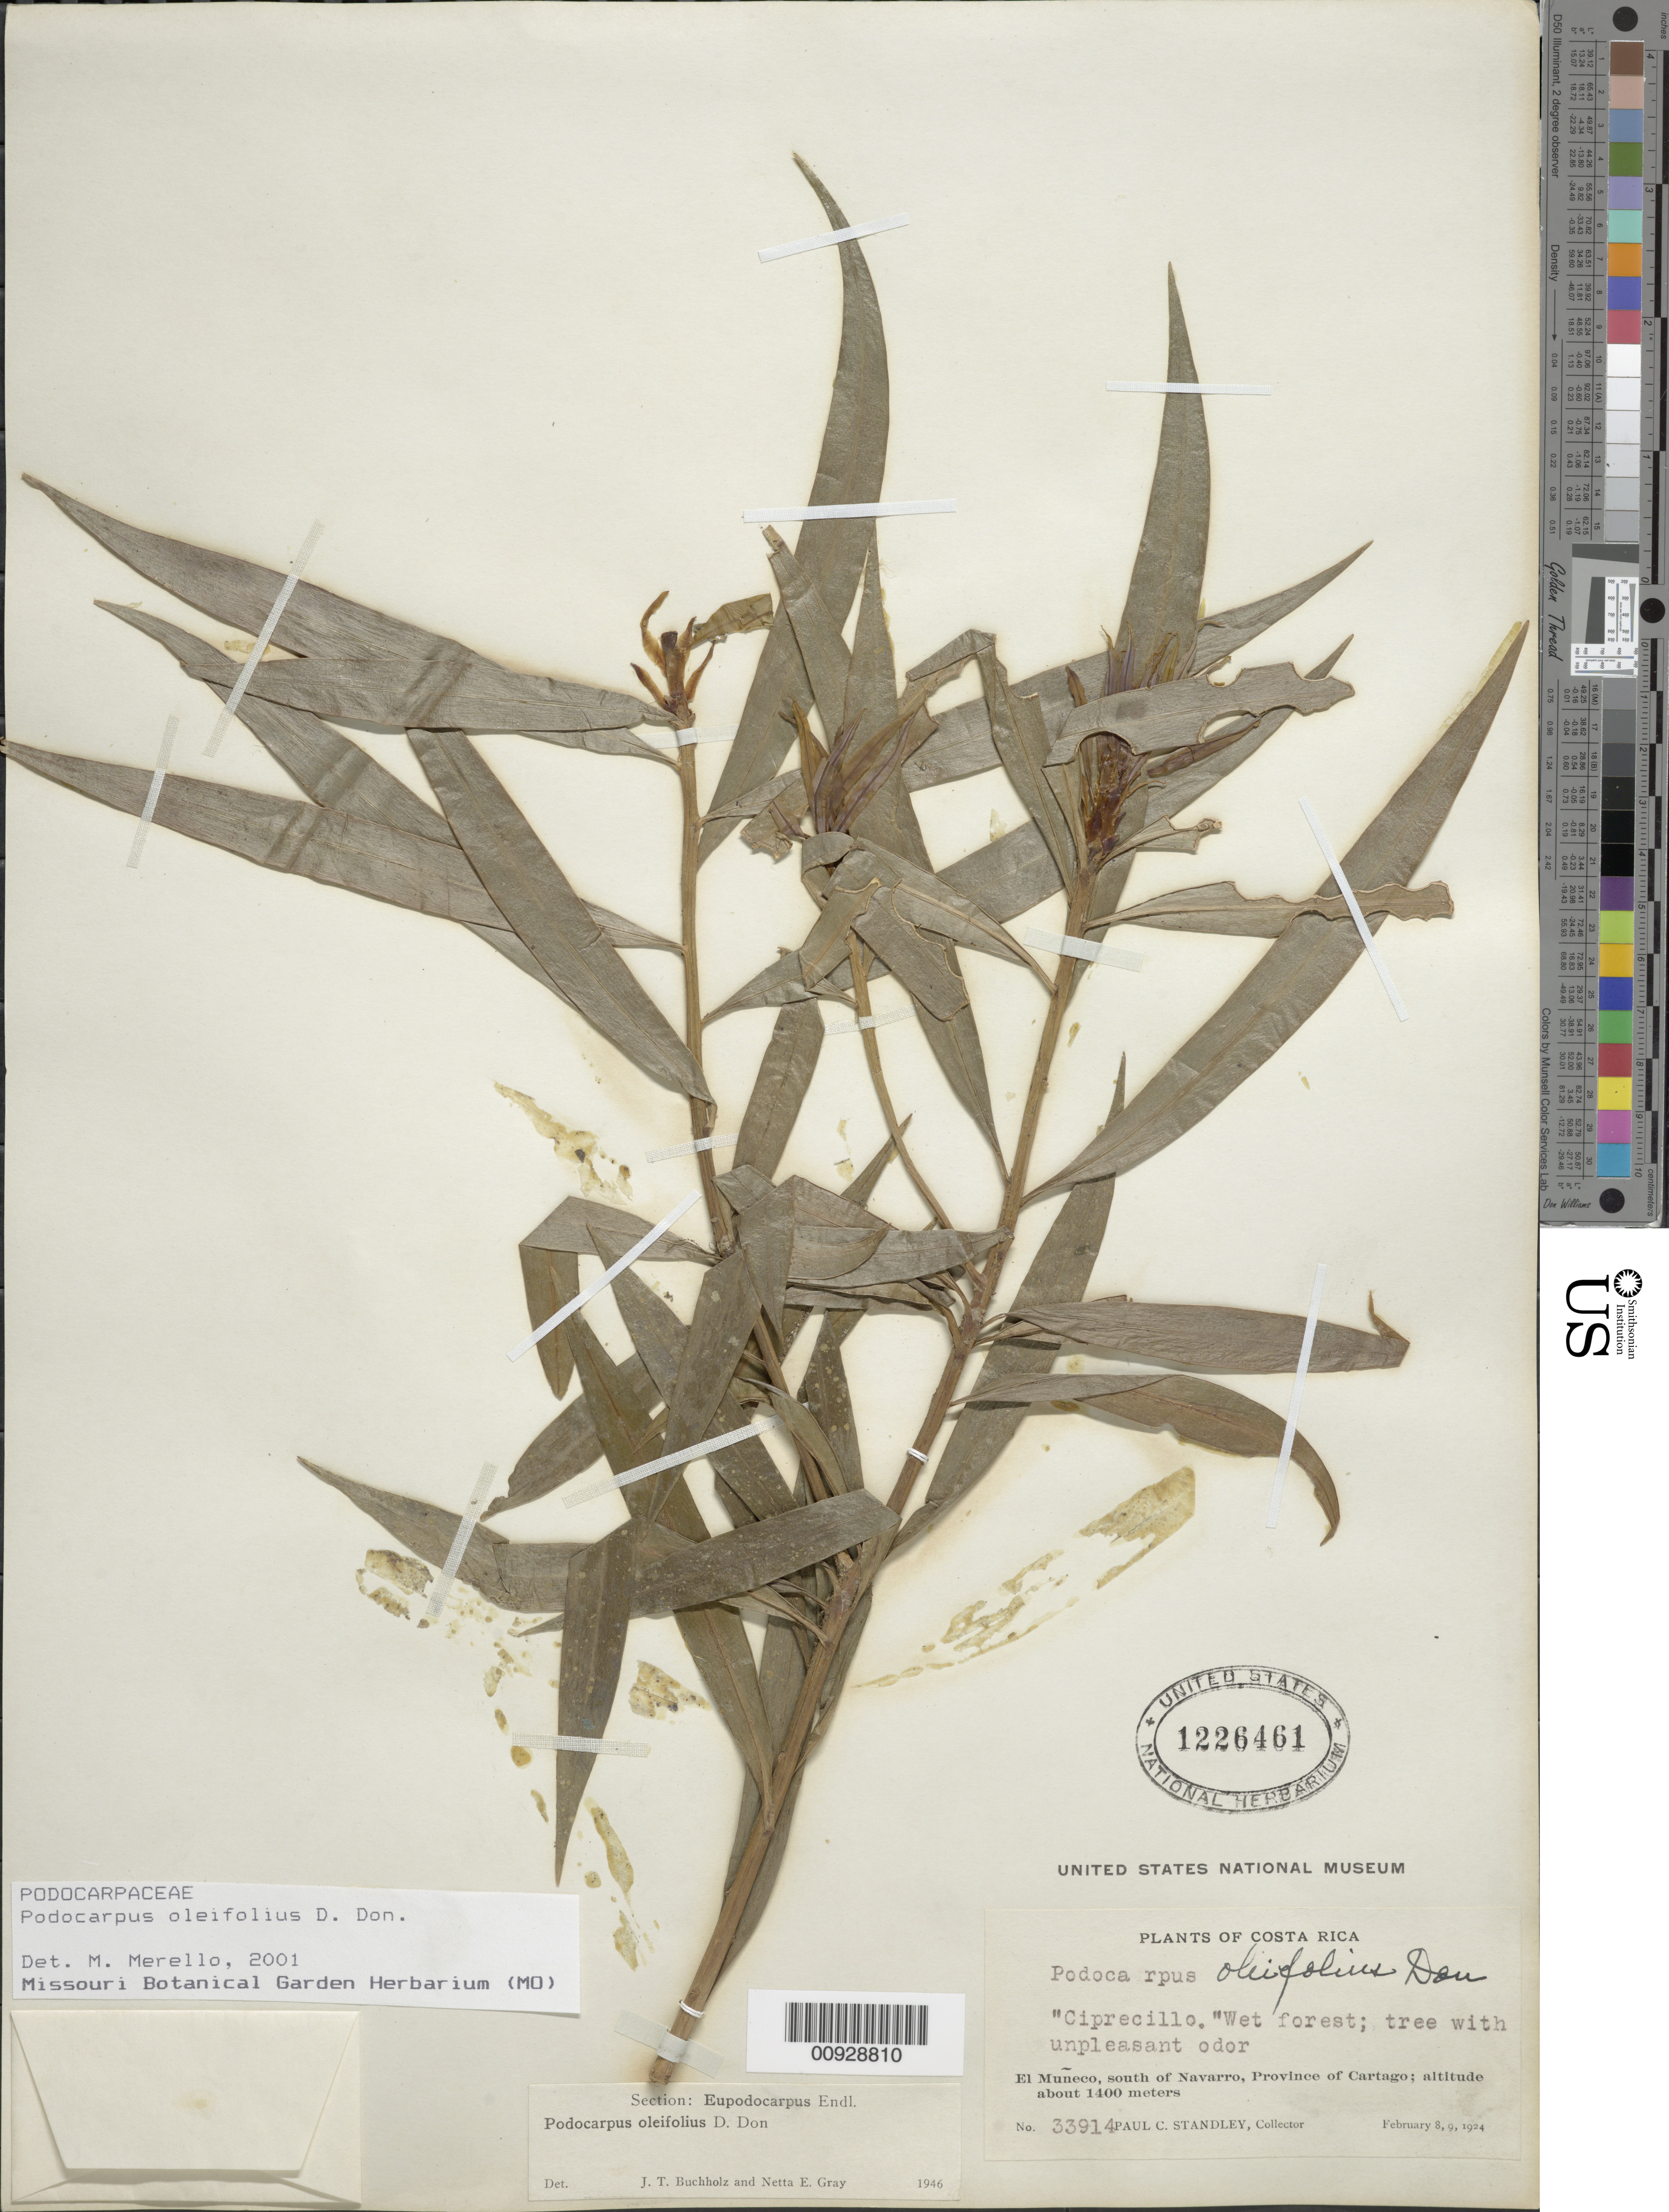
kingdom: Plantae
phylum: Tracheophyta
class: Pinopsida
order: Pinales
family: Podocarpaceae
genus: Podocarpus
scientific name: Podocarpus oleifolius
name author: D. Don ex Lamb.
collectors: P. C. Standley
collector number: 33914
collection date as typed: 08 Feb 1924 to 09 Feb 1924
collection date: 1924-02-08/1924-02-09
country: Costa Rica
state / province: Cartago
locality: El Muñeco, south of Navarro, Province of Cartago, Costa Rica.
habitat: Wet forest.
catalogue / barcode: US 1226461